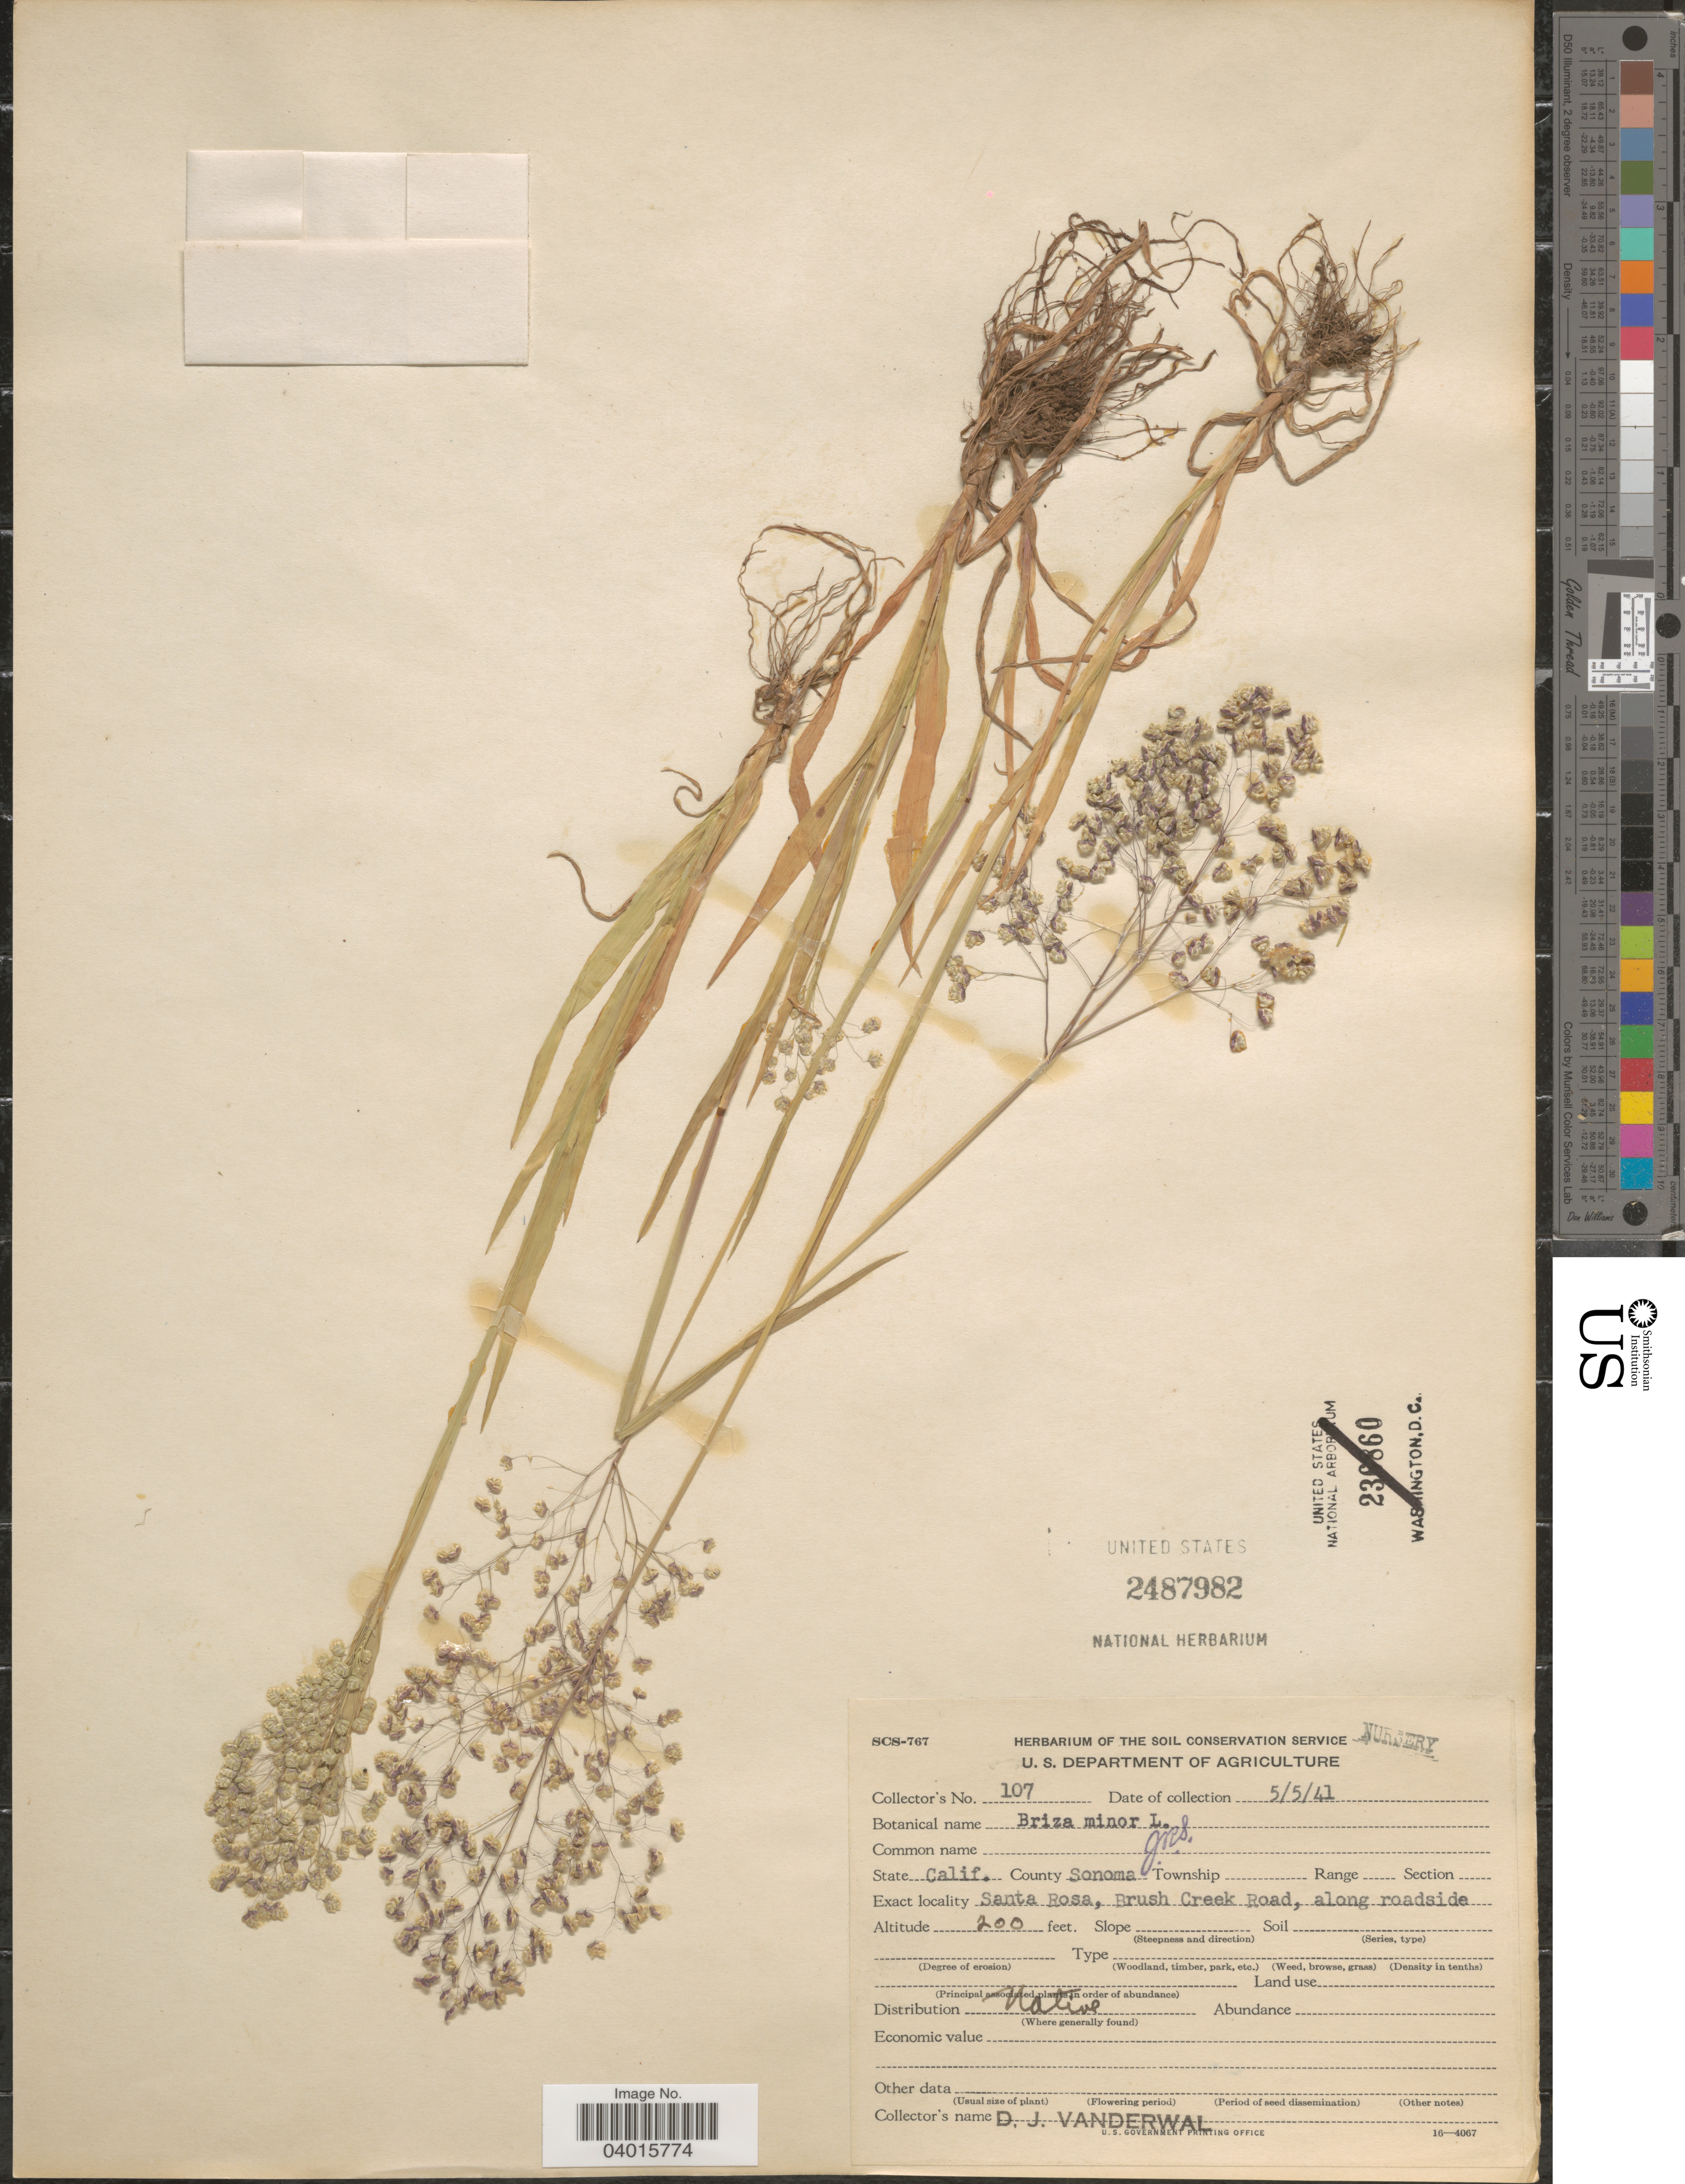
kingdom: Plantae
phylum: Tracheophyta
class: Liliopsida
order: Poales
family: Poaceae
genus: Briza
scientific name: Briza minor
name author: L.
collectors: D. Vanderwal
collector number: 107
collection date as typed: Transcribed d/m/y: 5/5/41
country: United States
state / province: California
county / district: Sonoma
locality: County Sonoma. Santa Rosa, Brush Creek Road, along roadside.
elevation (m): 61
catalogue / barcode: US 2487982